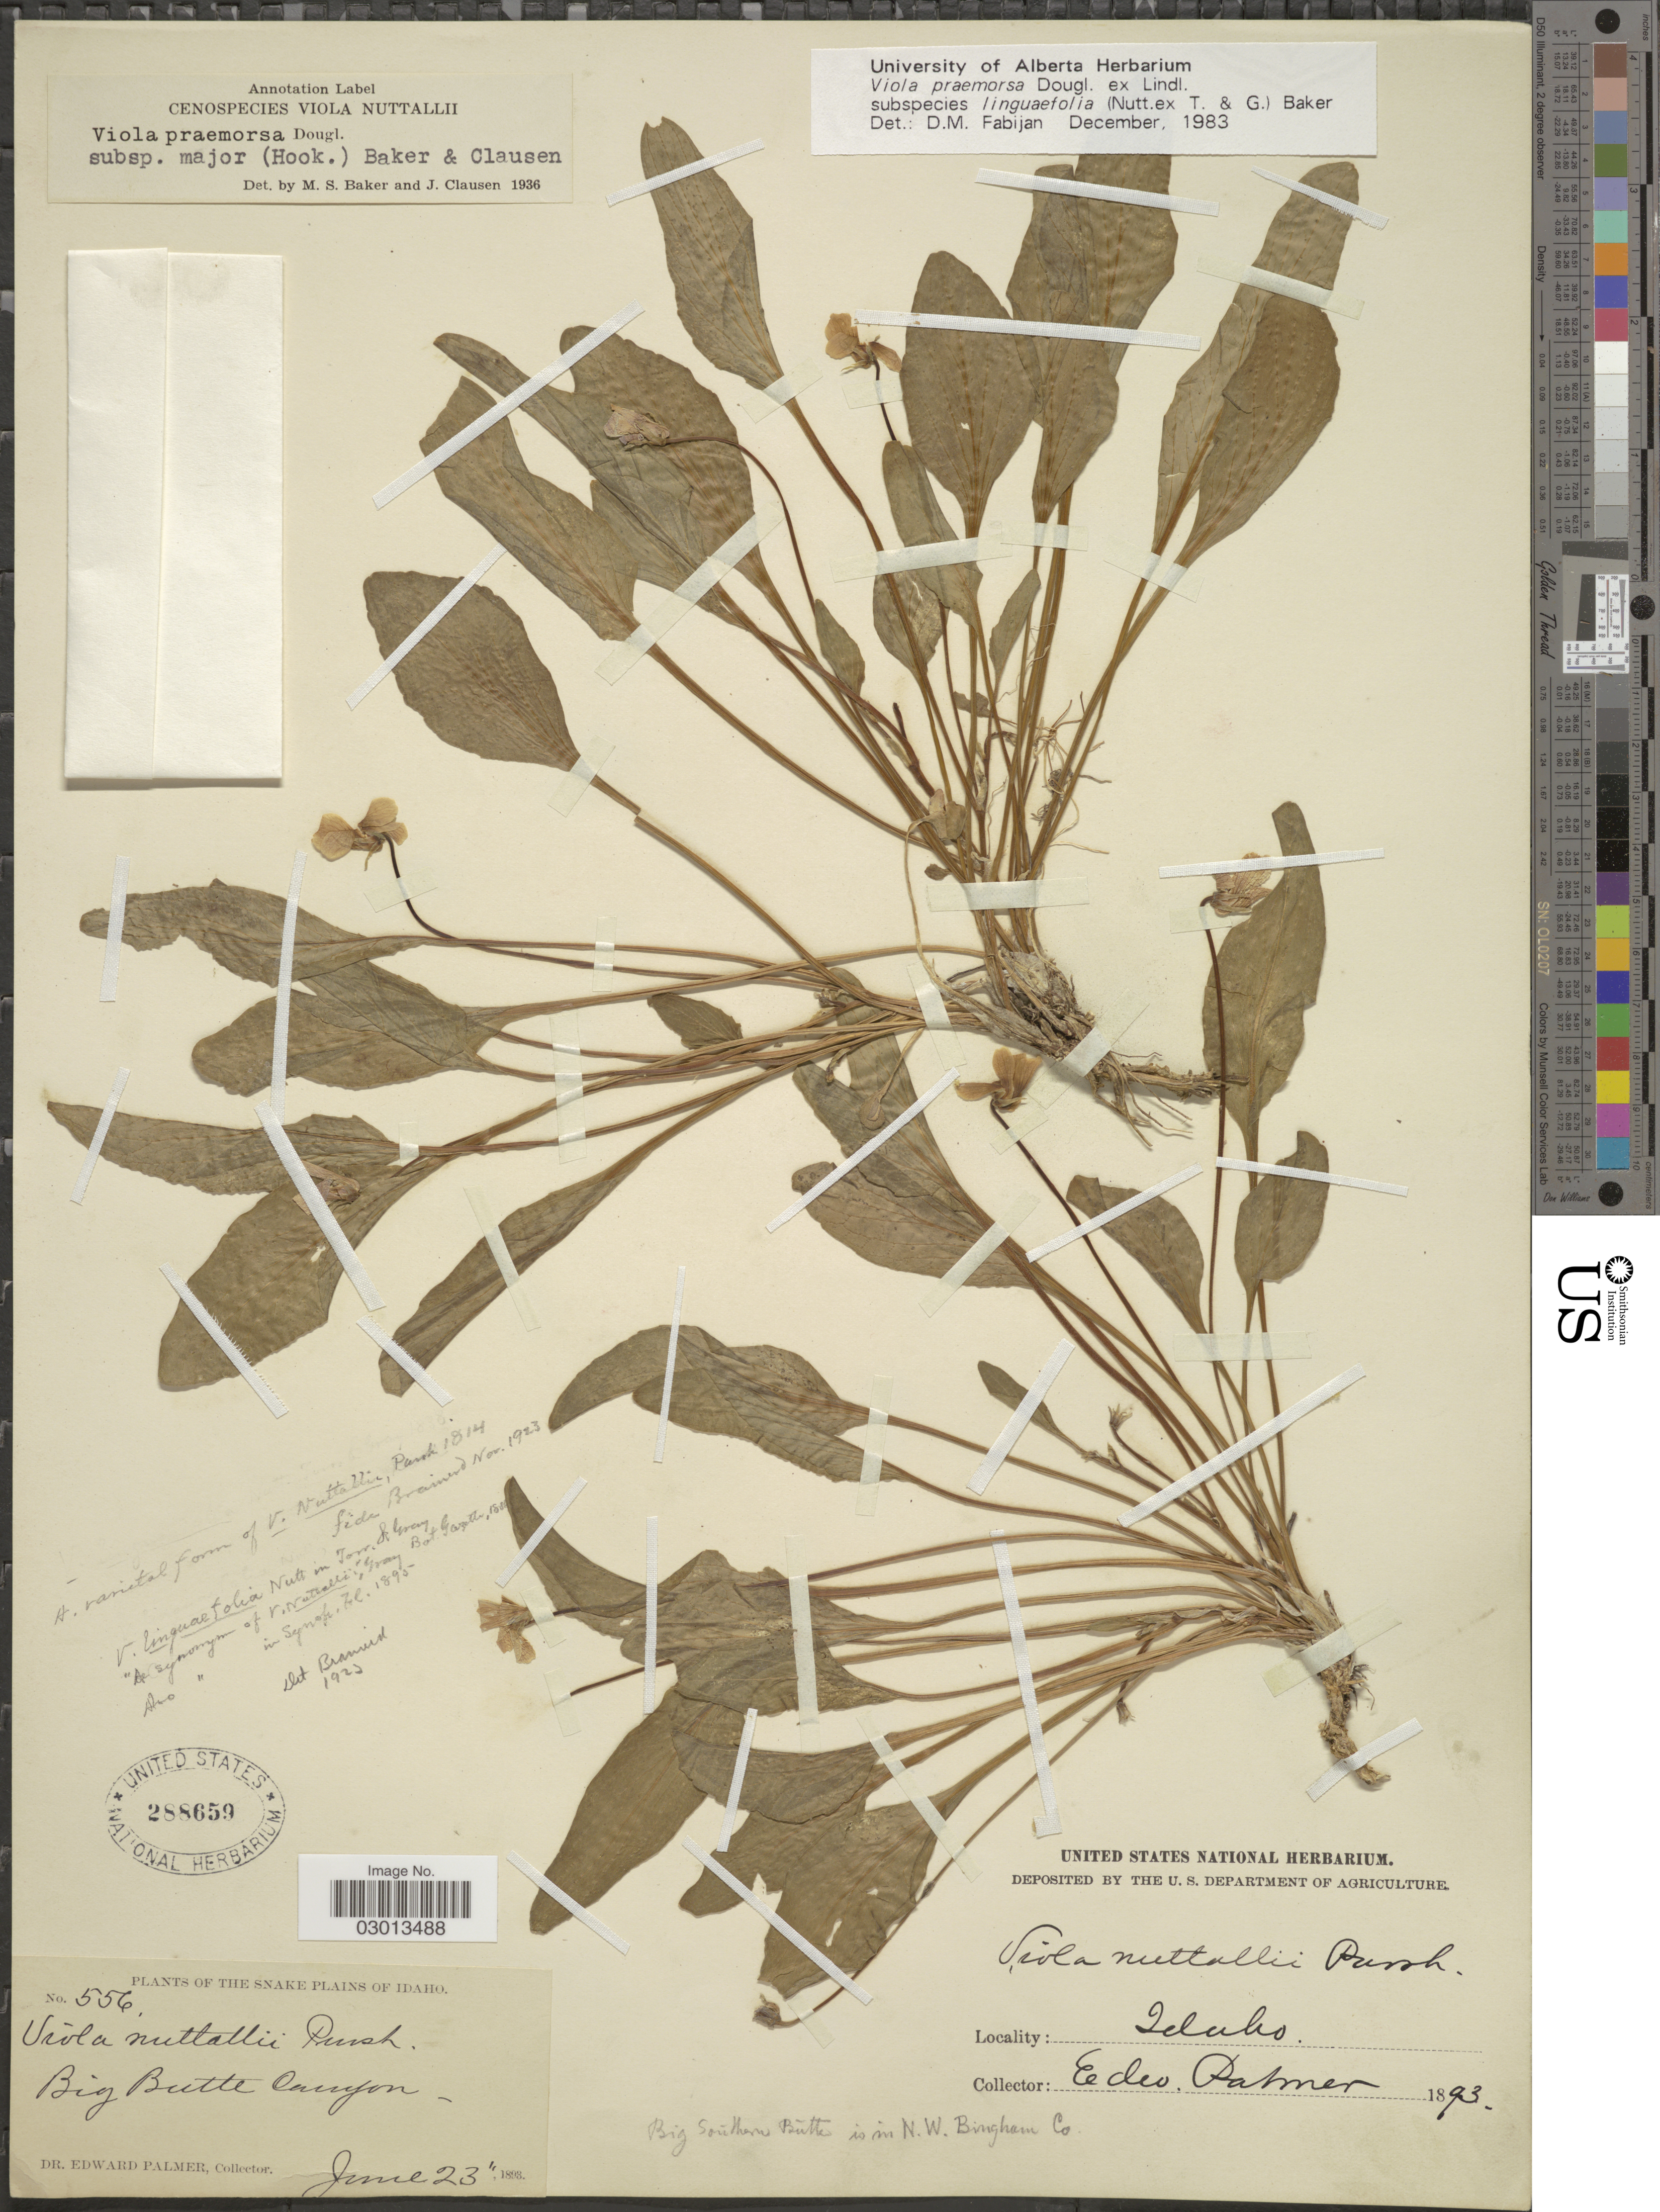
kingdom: Plantae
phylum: Tracheophyta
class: Magnoliopsida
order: Malpighiales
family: Violaceae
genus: Viola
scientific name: Viola praemorsa subsp. linguifolia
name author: (Nutt.) M.S. Baker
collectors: E. Palmer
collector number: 556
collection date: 1893-06-23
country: United States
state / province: Idaho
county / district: Bingham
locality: Big Butte Canyon. Snake plains of Idaho. Big Southern Butte is in NW Bingham Co.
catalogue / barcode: US 288659